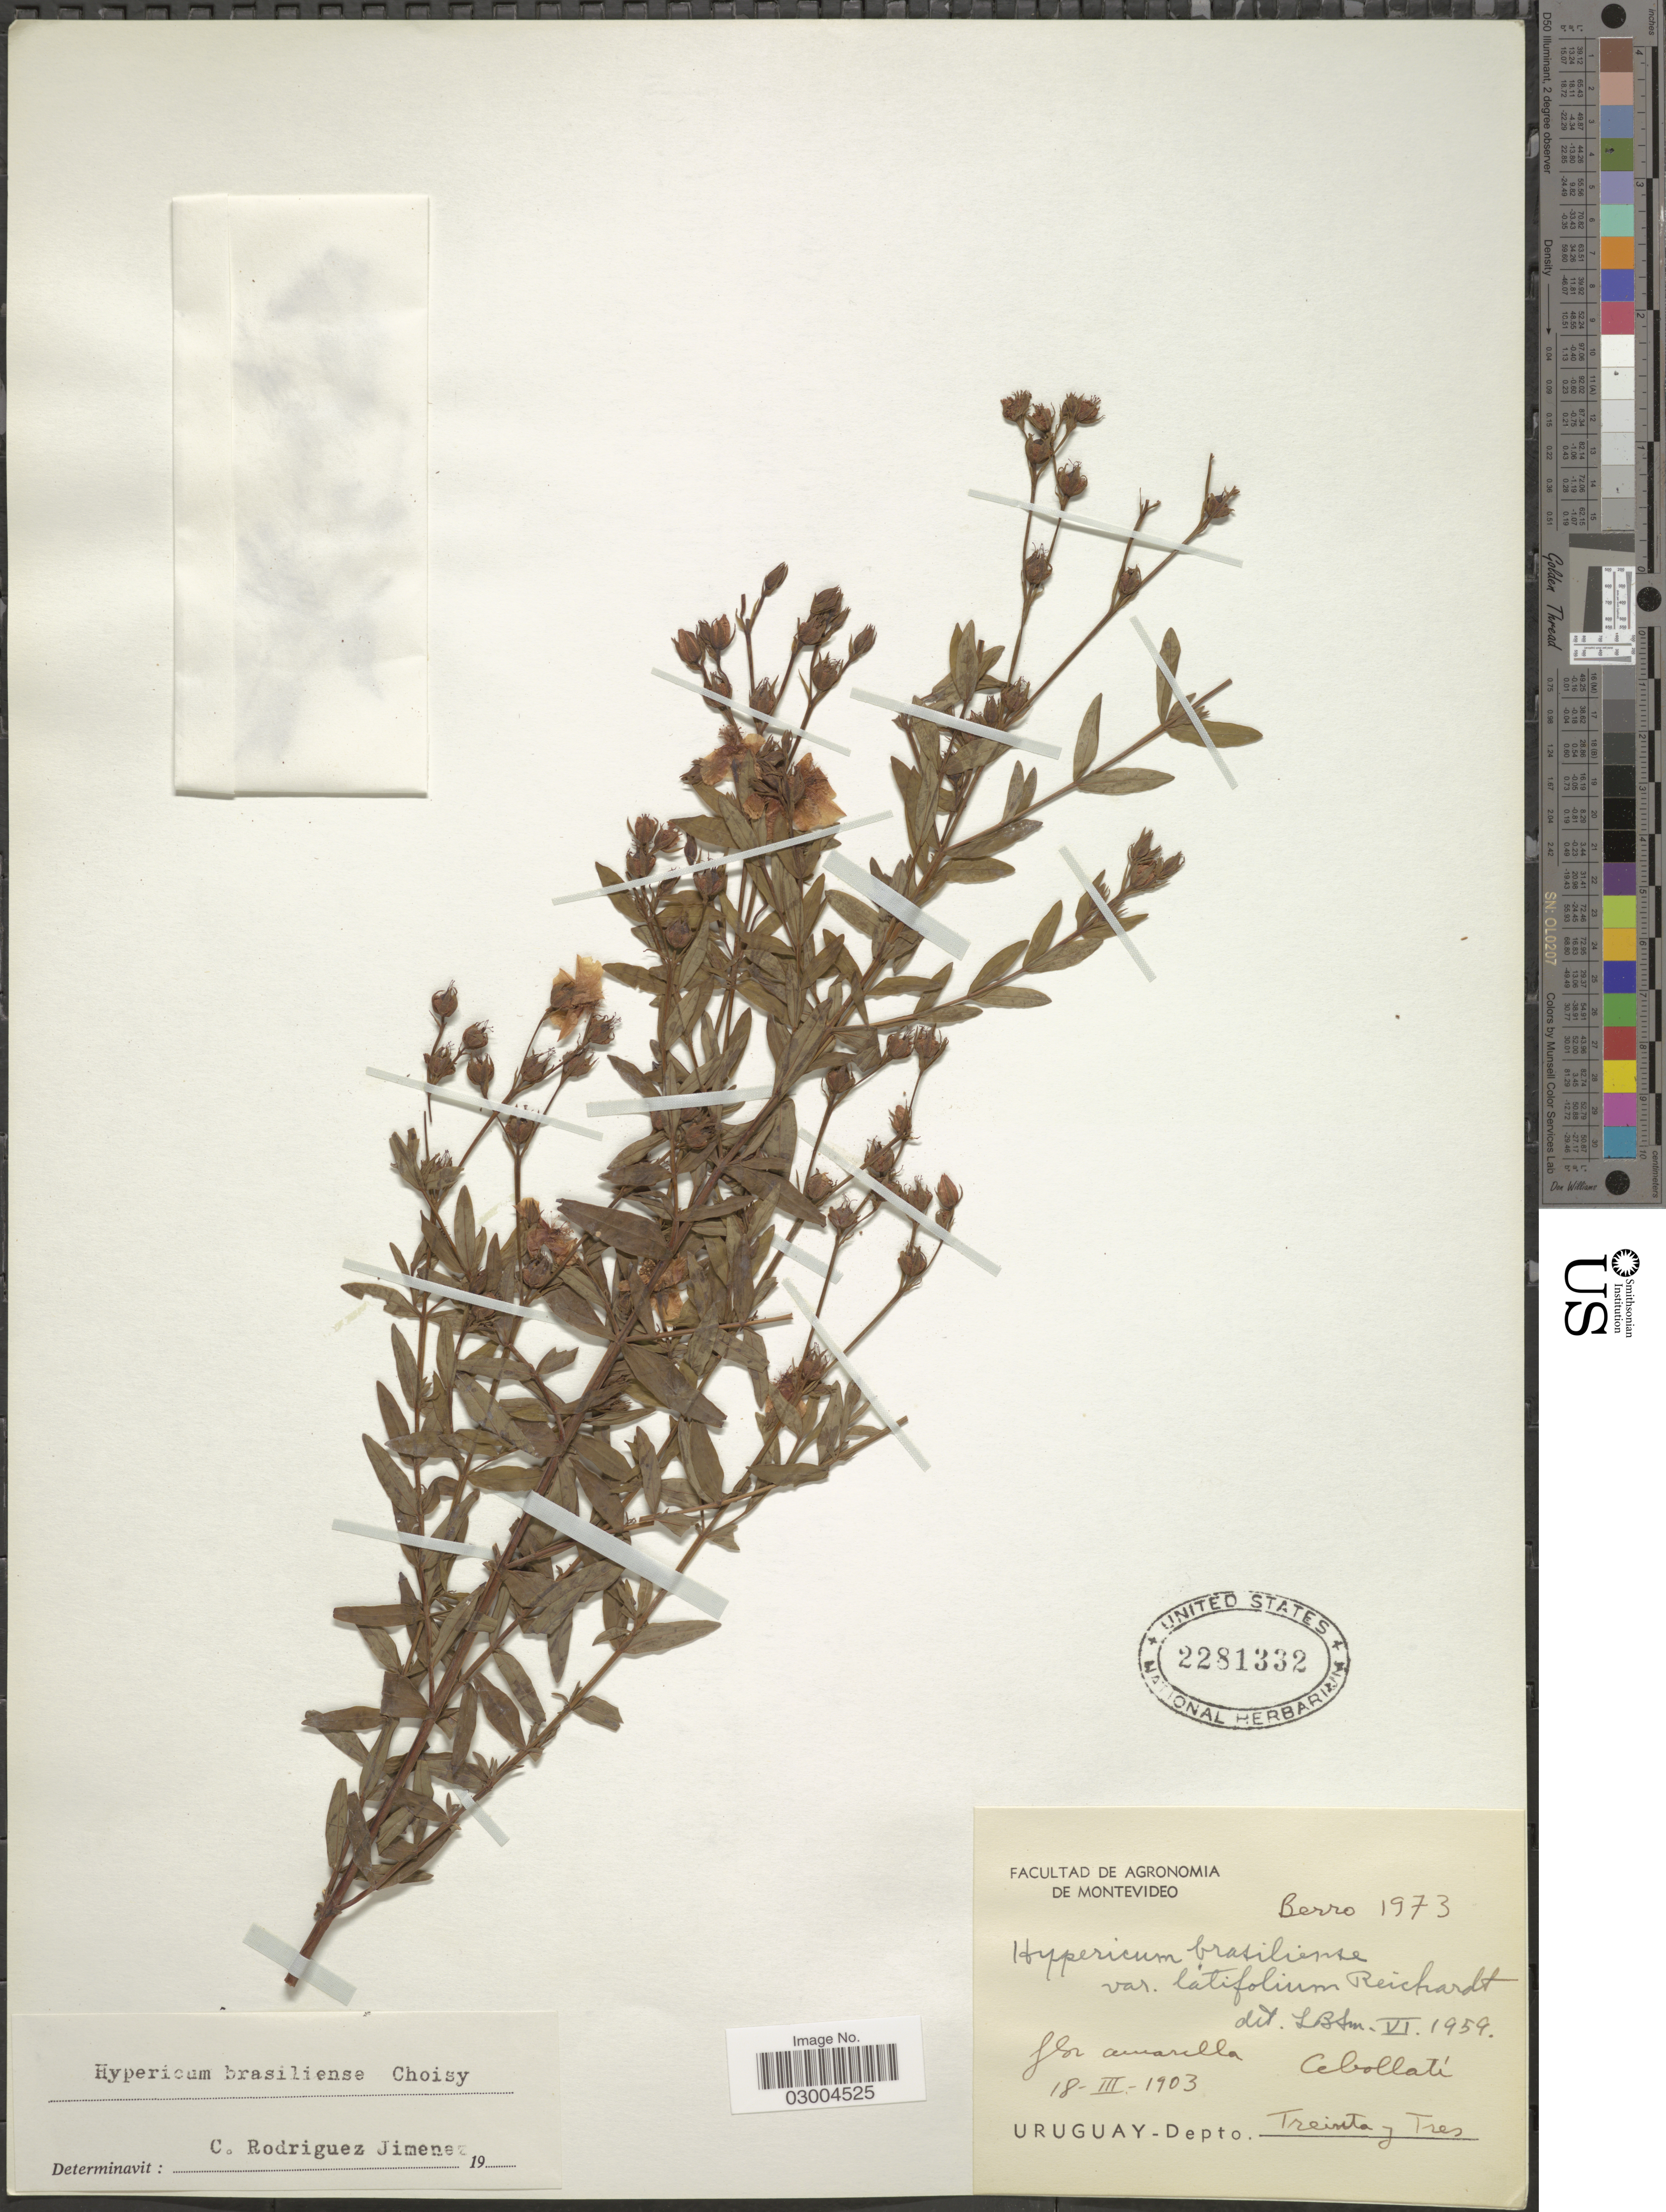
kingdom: Plantae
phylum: Tracheophyta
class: Magnoliopsida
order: Malpighiales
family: Hypericaceae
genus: Hypericum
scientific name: Hypericum brasiliense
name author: Choisy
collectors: Berro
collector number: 1973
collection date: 1903-03-18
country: Uruguay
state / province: Treinta y Tres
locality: Cebollatí. Depto. Treinta y Tres.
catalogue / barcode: US 2281332